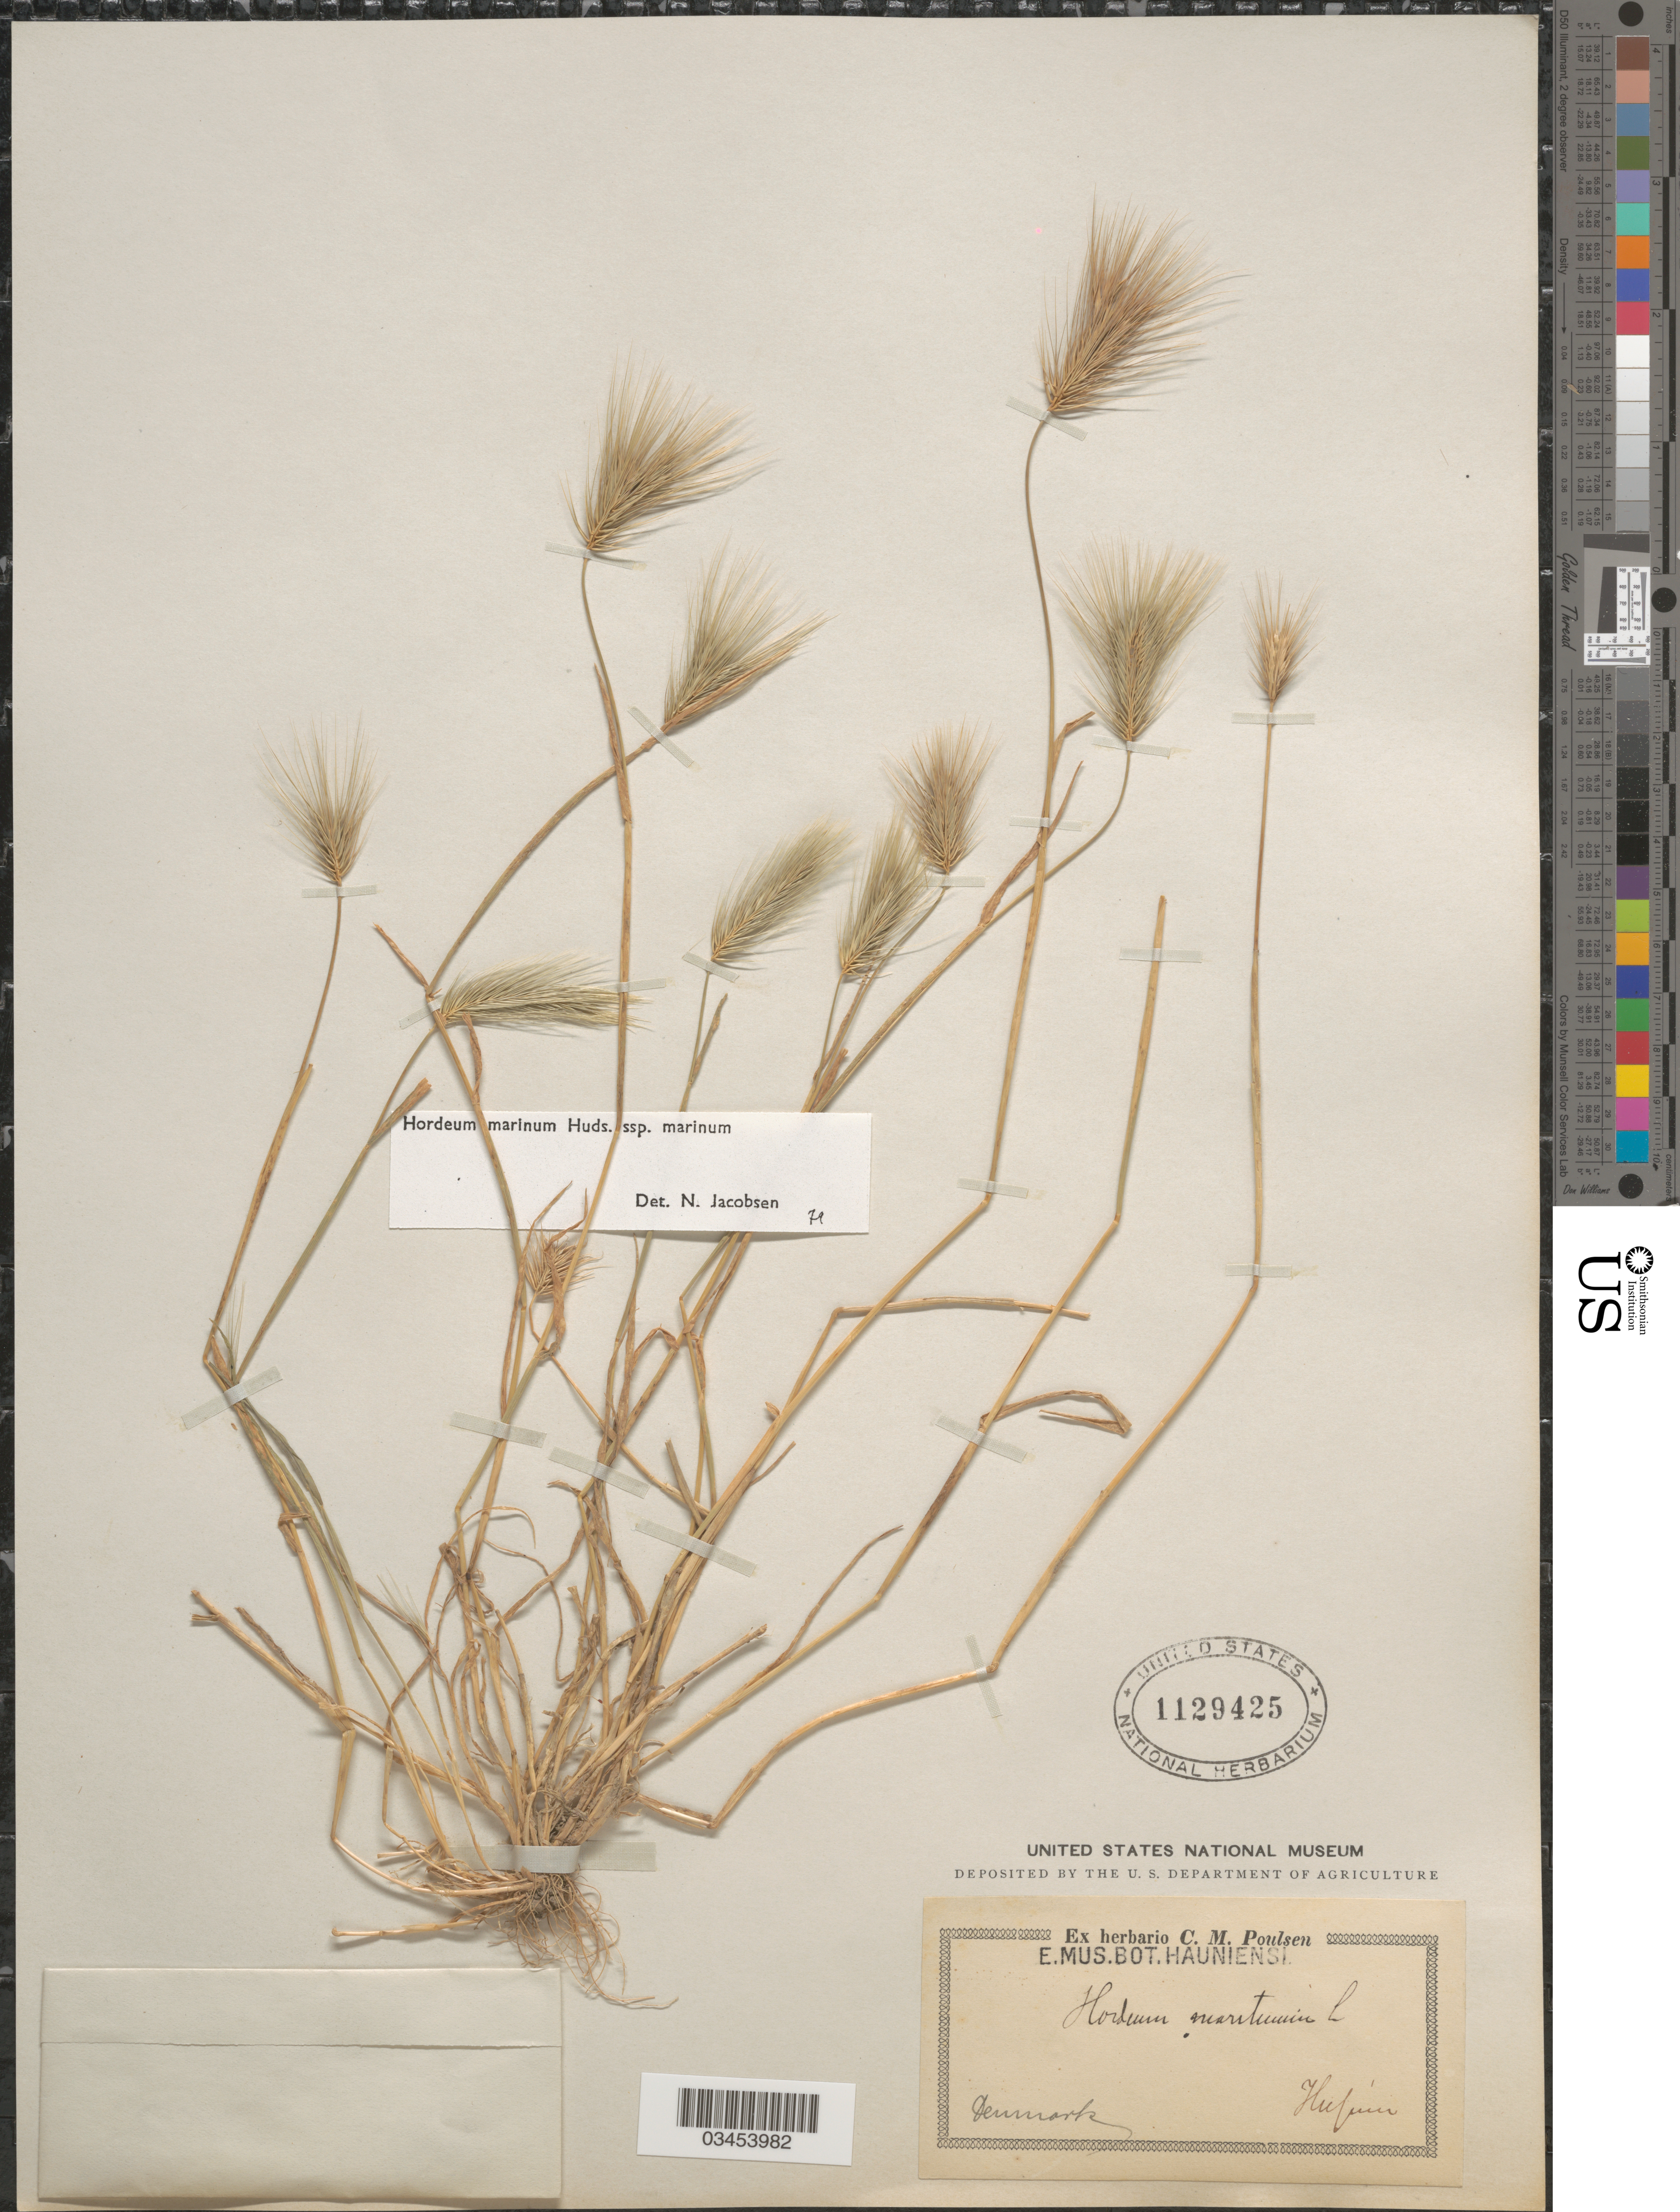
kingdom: Plantae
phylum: Tracheophyta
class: Liliopsida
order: Poales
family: Poaceae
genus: Hordeum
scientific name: Hordeum marinum subsp. marinum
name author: Huds.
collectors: ex herb. C. M. Poulsen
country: Denmark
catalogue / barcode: US 1129425